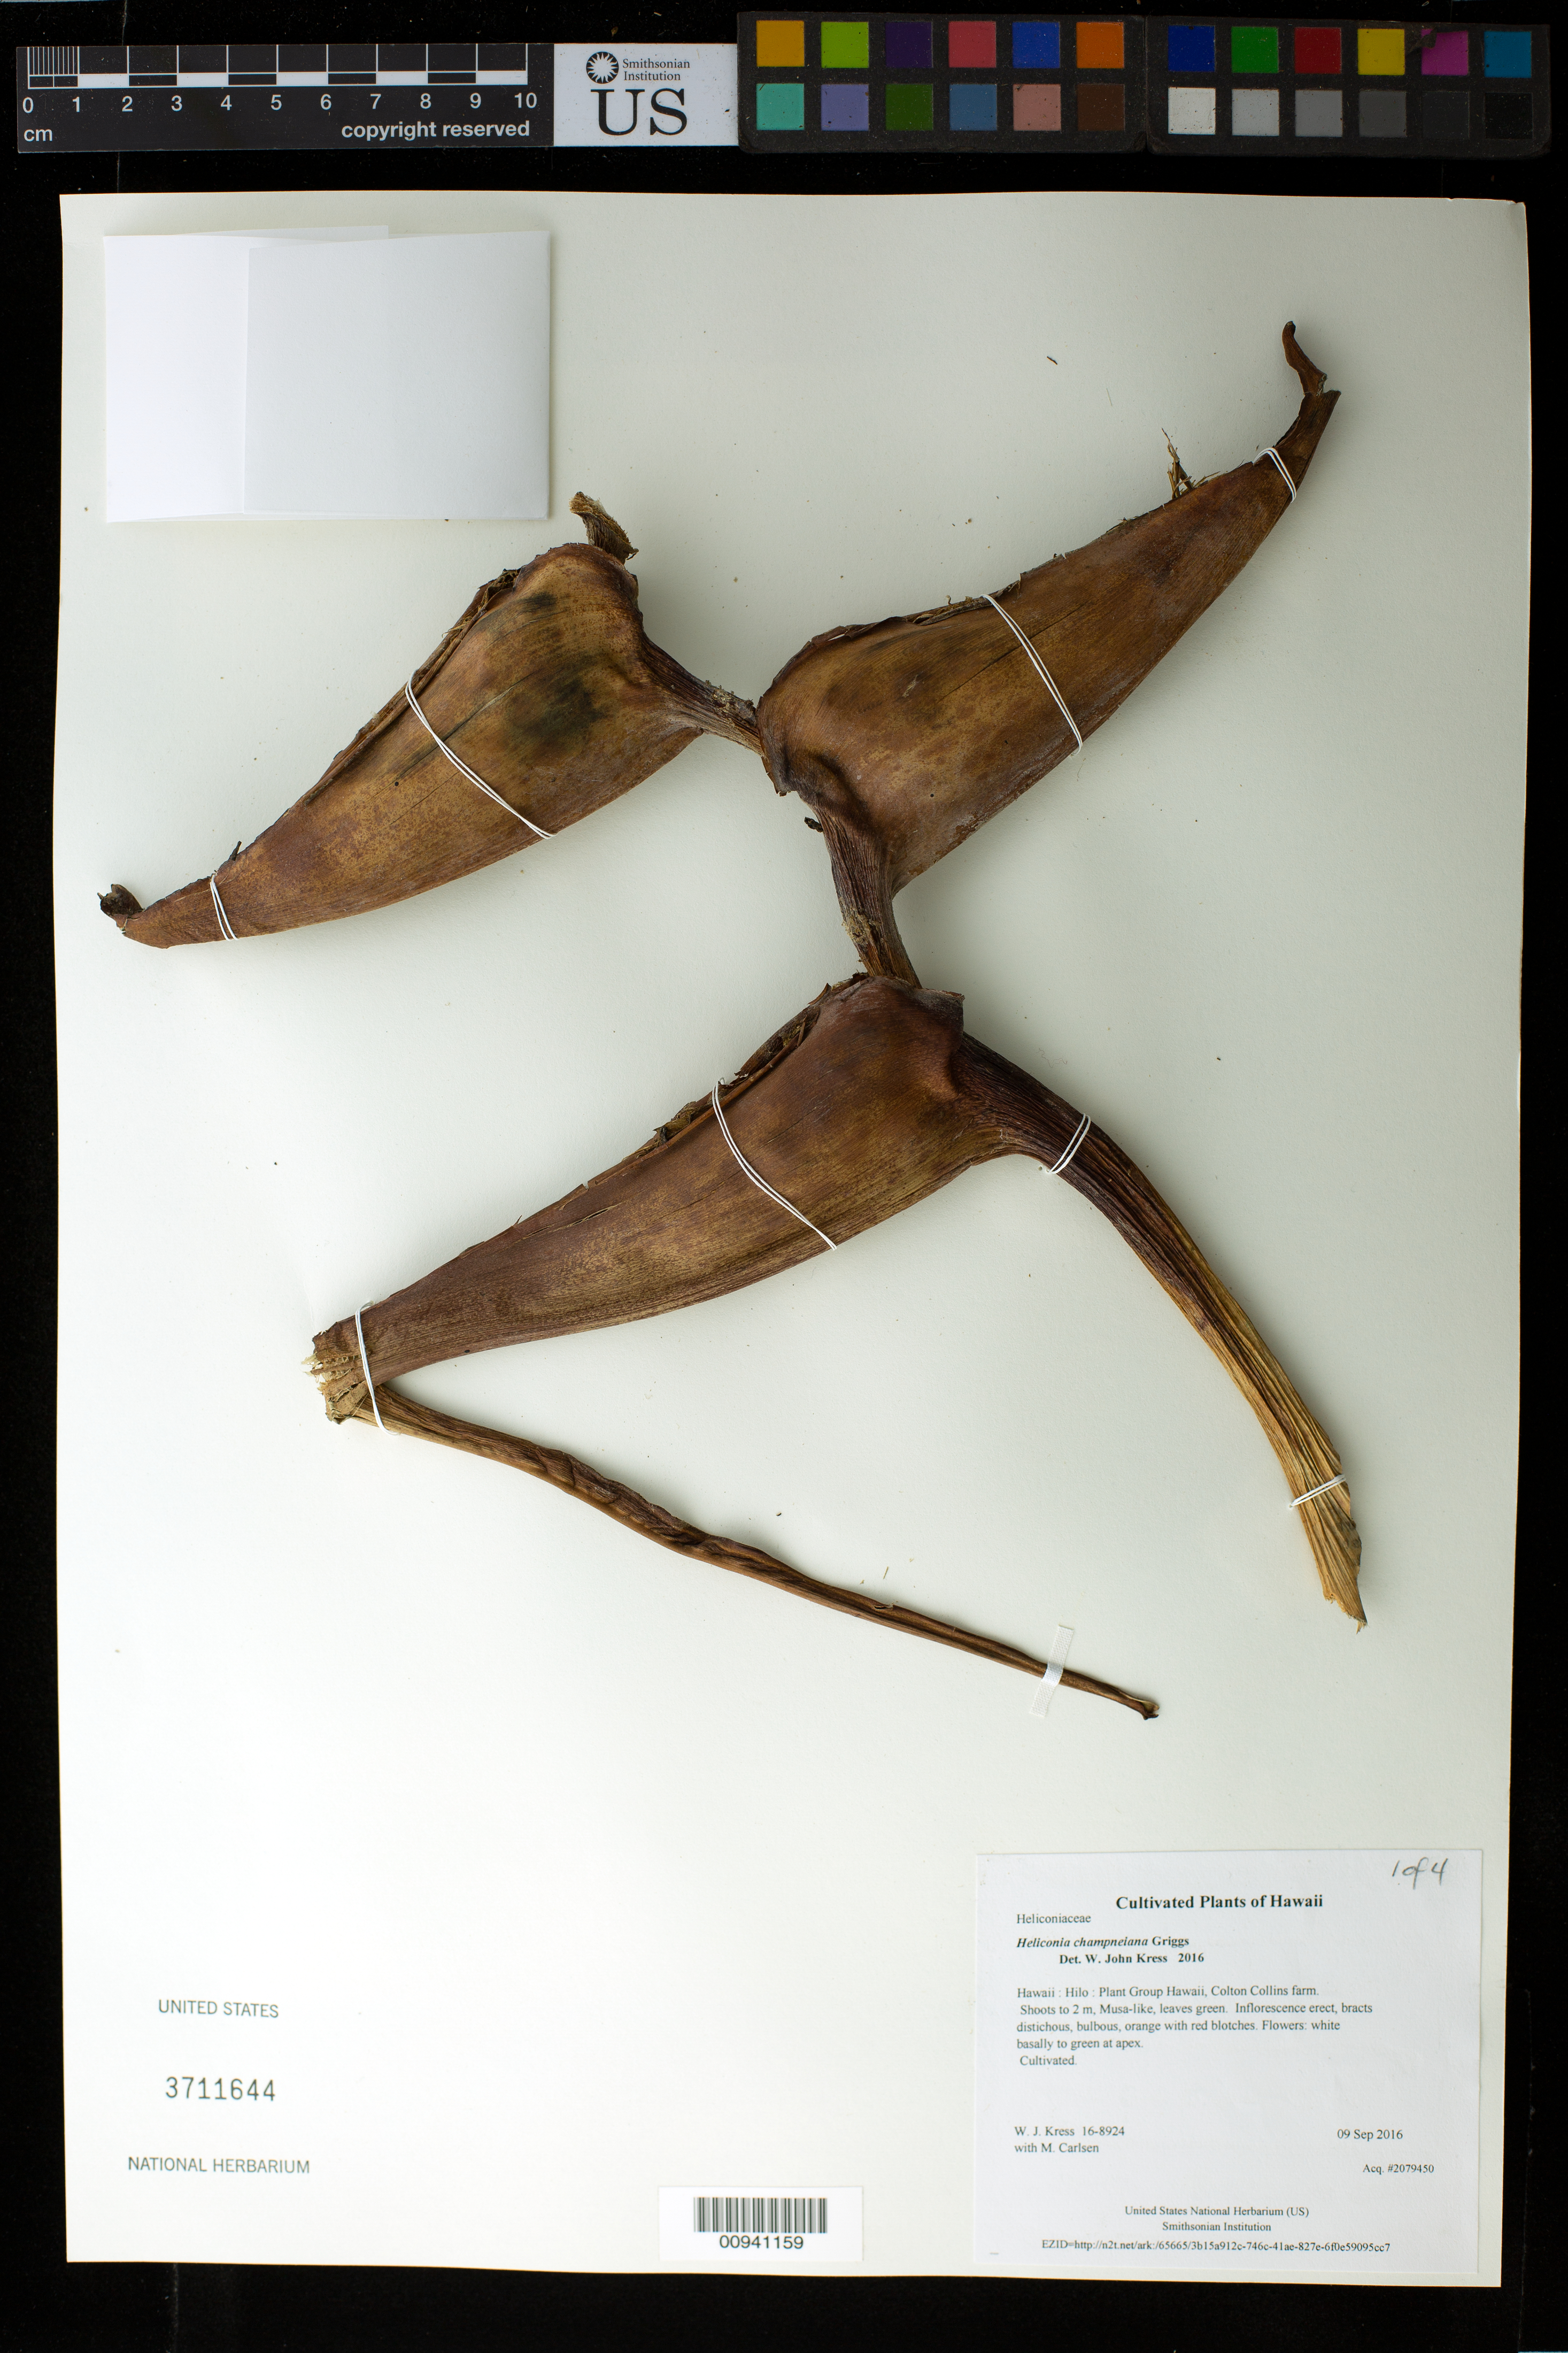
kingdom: Plantae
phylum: Tracheophyta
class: Liliopsida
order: Zingiberales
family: Heliconiaceae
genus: Heliconia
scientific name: Heliconia champneiana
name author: R.F. Griggs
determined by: Kress, W. J., (US), Smithsonian Institution - National Museum of Natural History (UNITED STATES)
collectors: W. J. Kress & M. M. Carlsen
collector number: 16-8924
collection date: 2016-09-09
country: United States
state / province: Hawaii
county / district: Hawaii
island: Hawaii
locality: Plant Group Hawaii, Colton Collins farm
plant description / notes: Frozen tissue stored in Biorepository at AG5NO23; dried tissue stored at AG5NO24.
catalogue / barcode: US 3711644